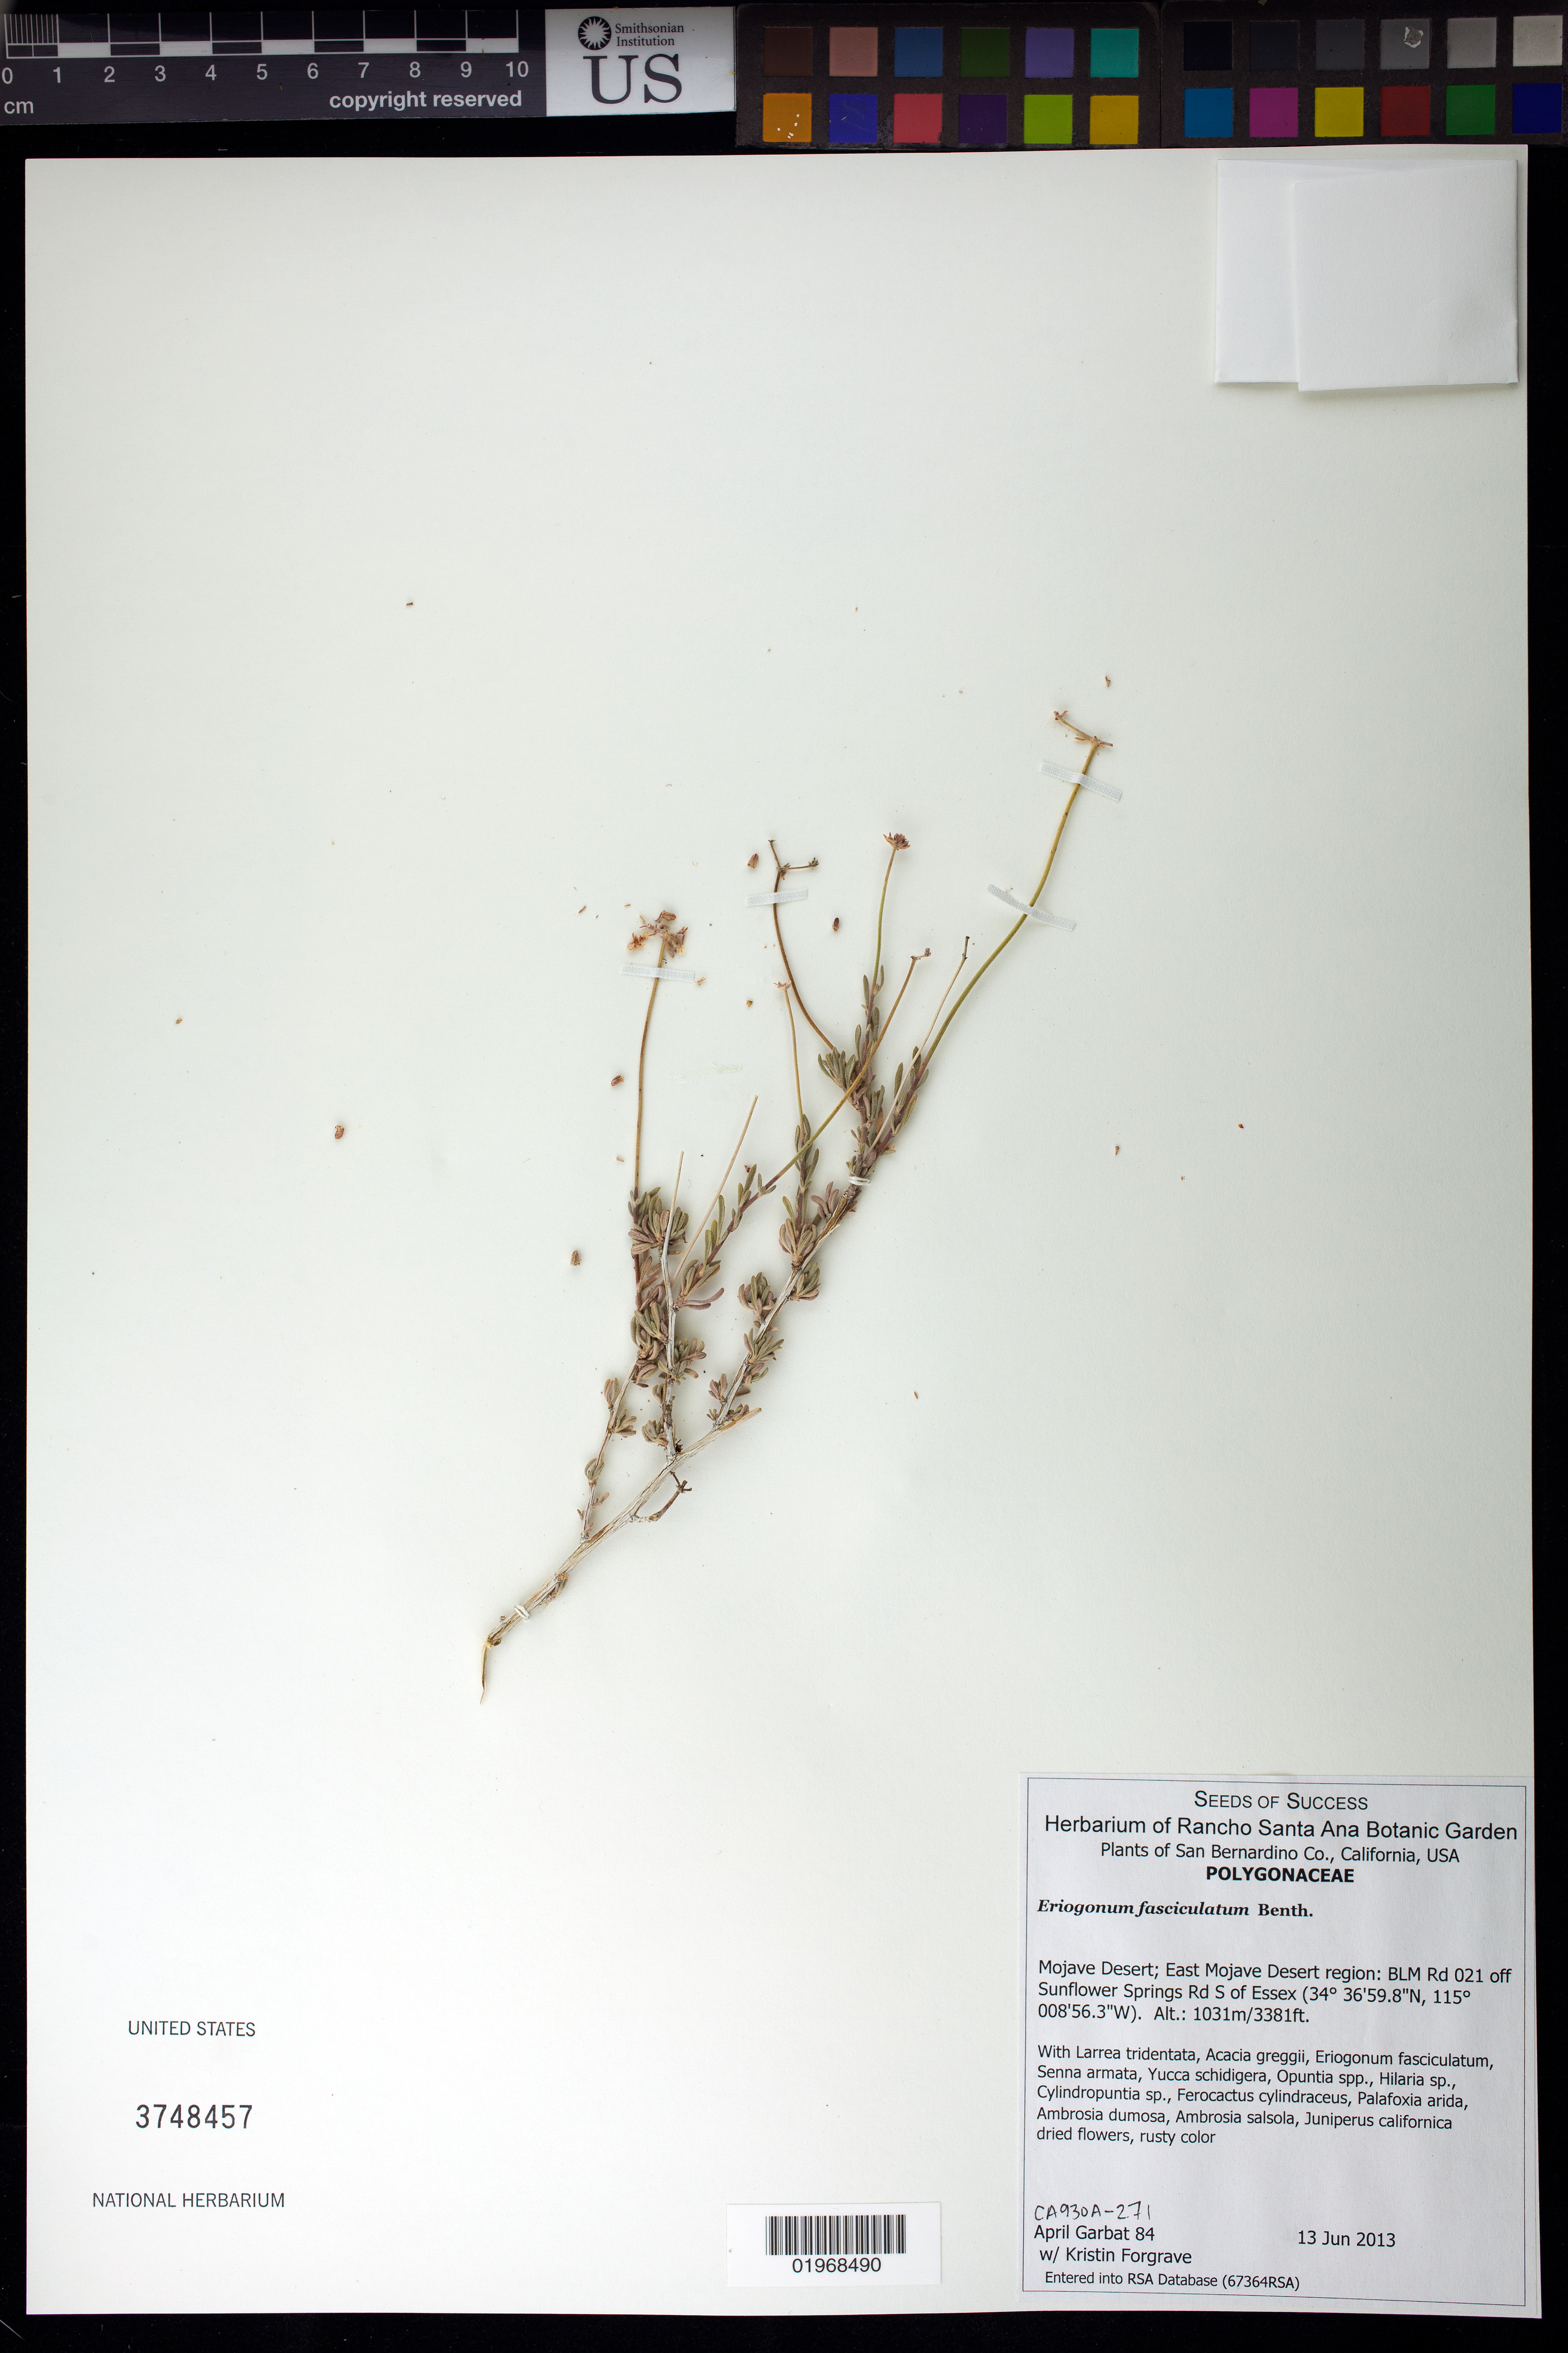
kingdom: Plantae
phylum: Tracheophyta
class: Magnoliopsida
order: Caryophyllales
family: Polygonaceae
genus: Eriogonum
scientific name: Eriogonum fasciculatum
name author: Benth.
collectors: A. Garbat & K. Forgrave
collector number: CA930A-271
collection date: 2013-06-13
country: United States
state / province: California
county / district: San Bernardino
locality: Mojave Desert, BLM Rd 021 off Sunflower Springs Rd S of Essex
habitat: With Acacia greggii, Senna armata, Opuntia sp., Hilaria sp., ect.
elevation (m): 1031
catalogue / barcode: US 3748457